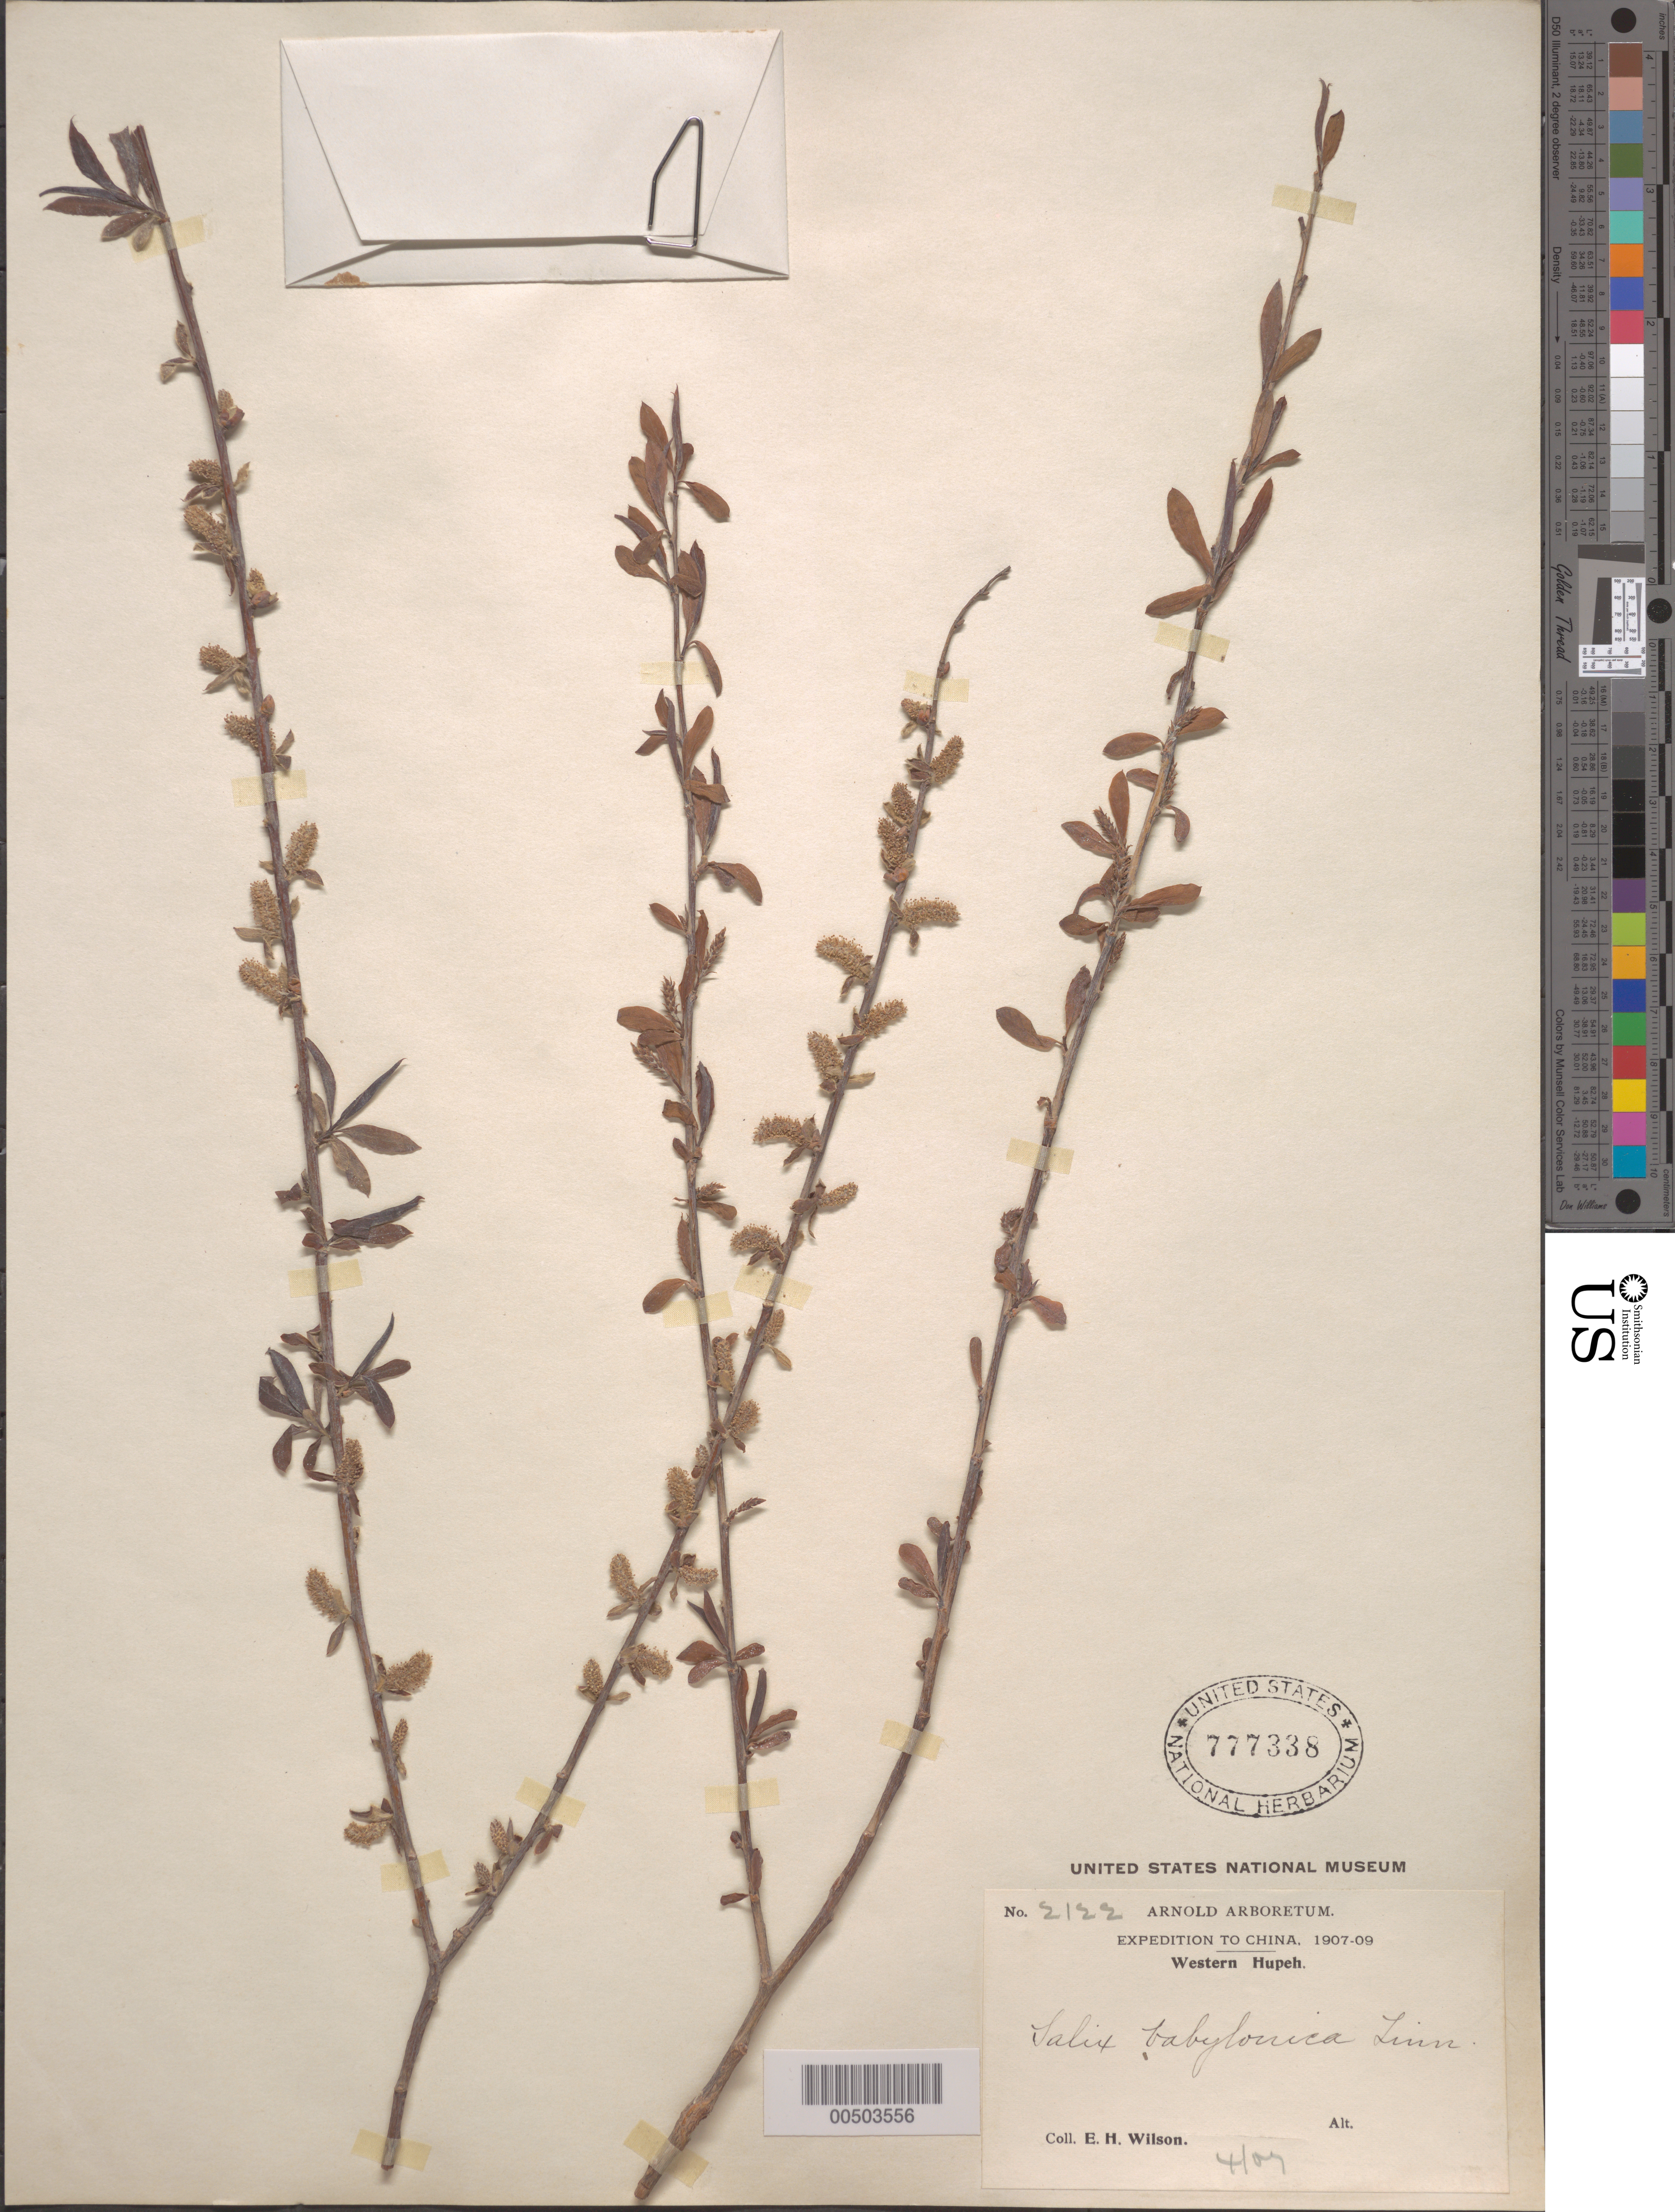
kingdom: Plantae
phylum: Tracheophyta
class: Magnoliopsida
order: Malpighiales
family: Salicaceae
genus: Salix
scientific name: Salix babylonica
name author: L.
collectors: E. H. Wilson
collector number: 2122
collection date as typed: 1907 to -- --- 1909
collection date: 1907/1909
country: China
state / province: Hubei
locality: Western Hupeh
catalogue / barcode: US 777338